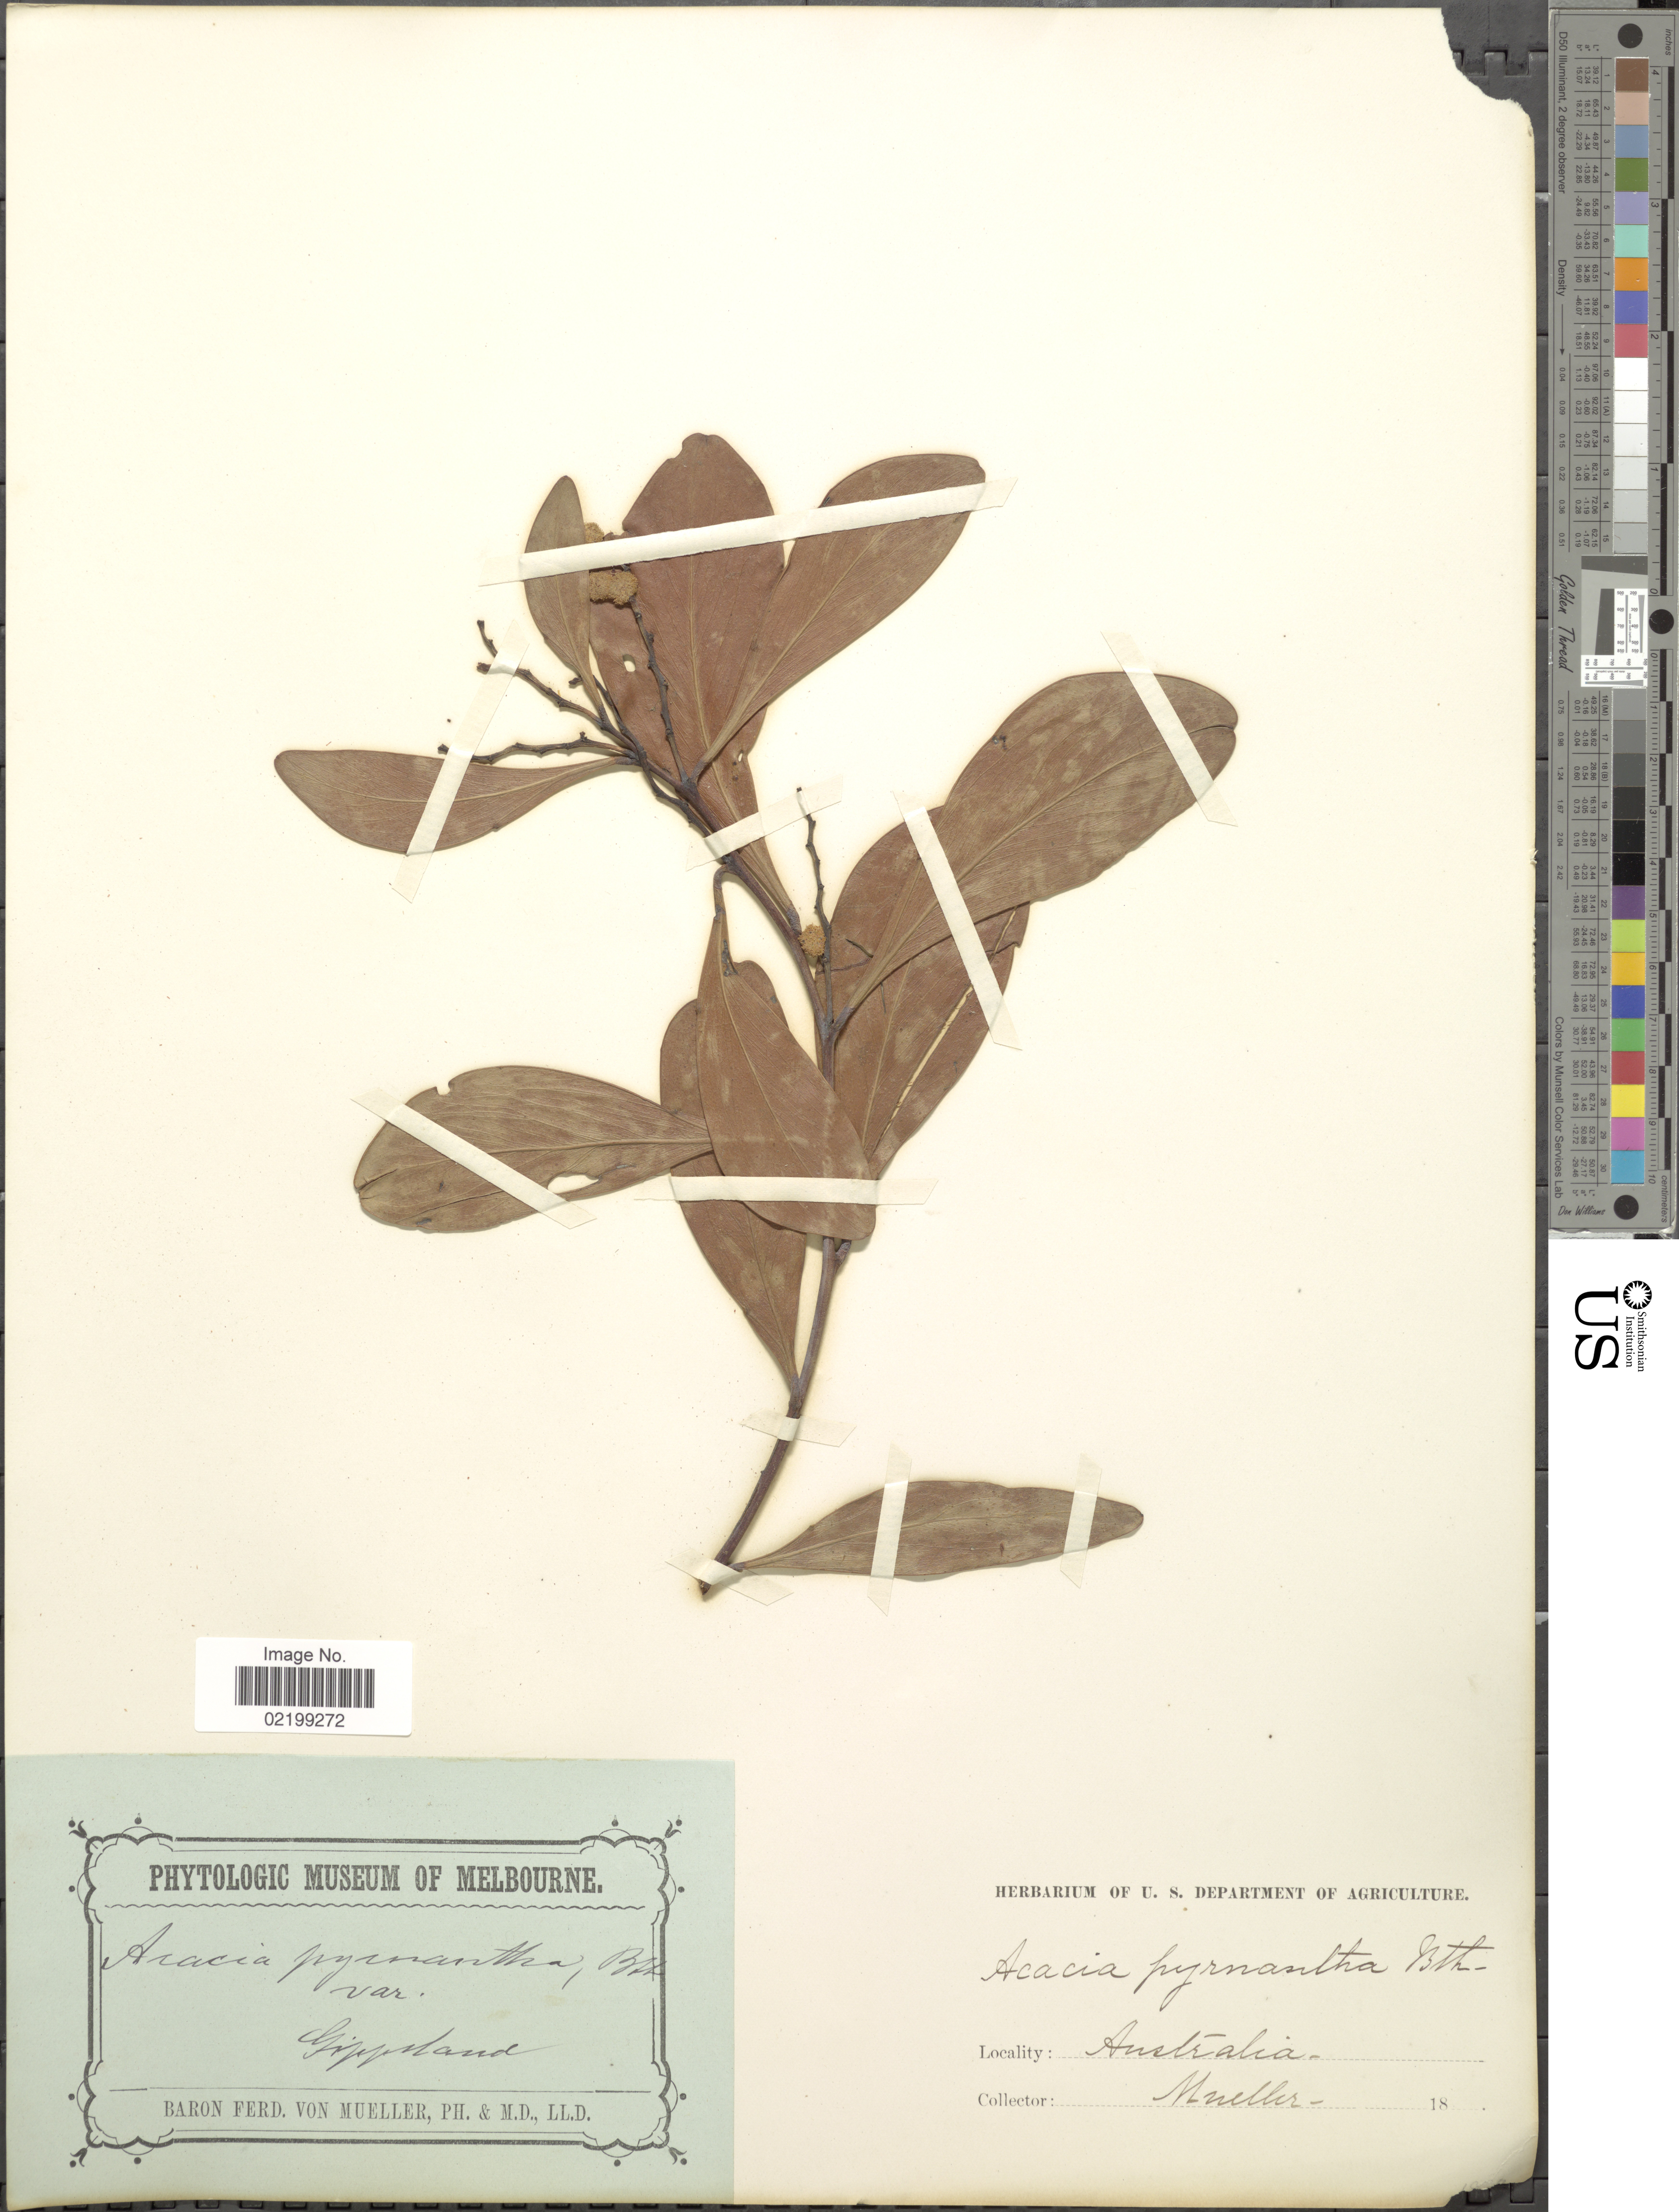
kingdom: Plantae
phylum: Tracheophyta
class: Magnoliopsida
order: Fabales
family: Fabaceae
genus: Acacia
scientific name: Acacia pycnantha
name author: Benth.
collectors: F. von Mueller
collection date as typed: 18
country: Australia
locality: Gippsland